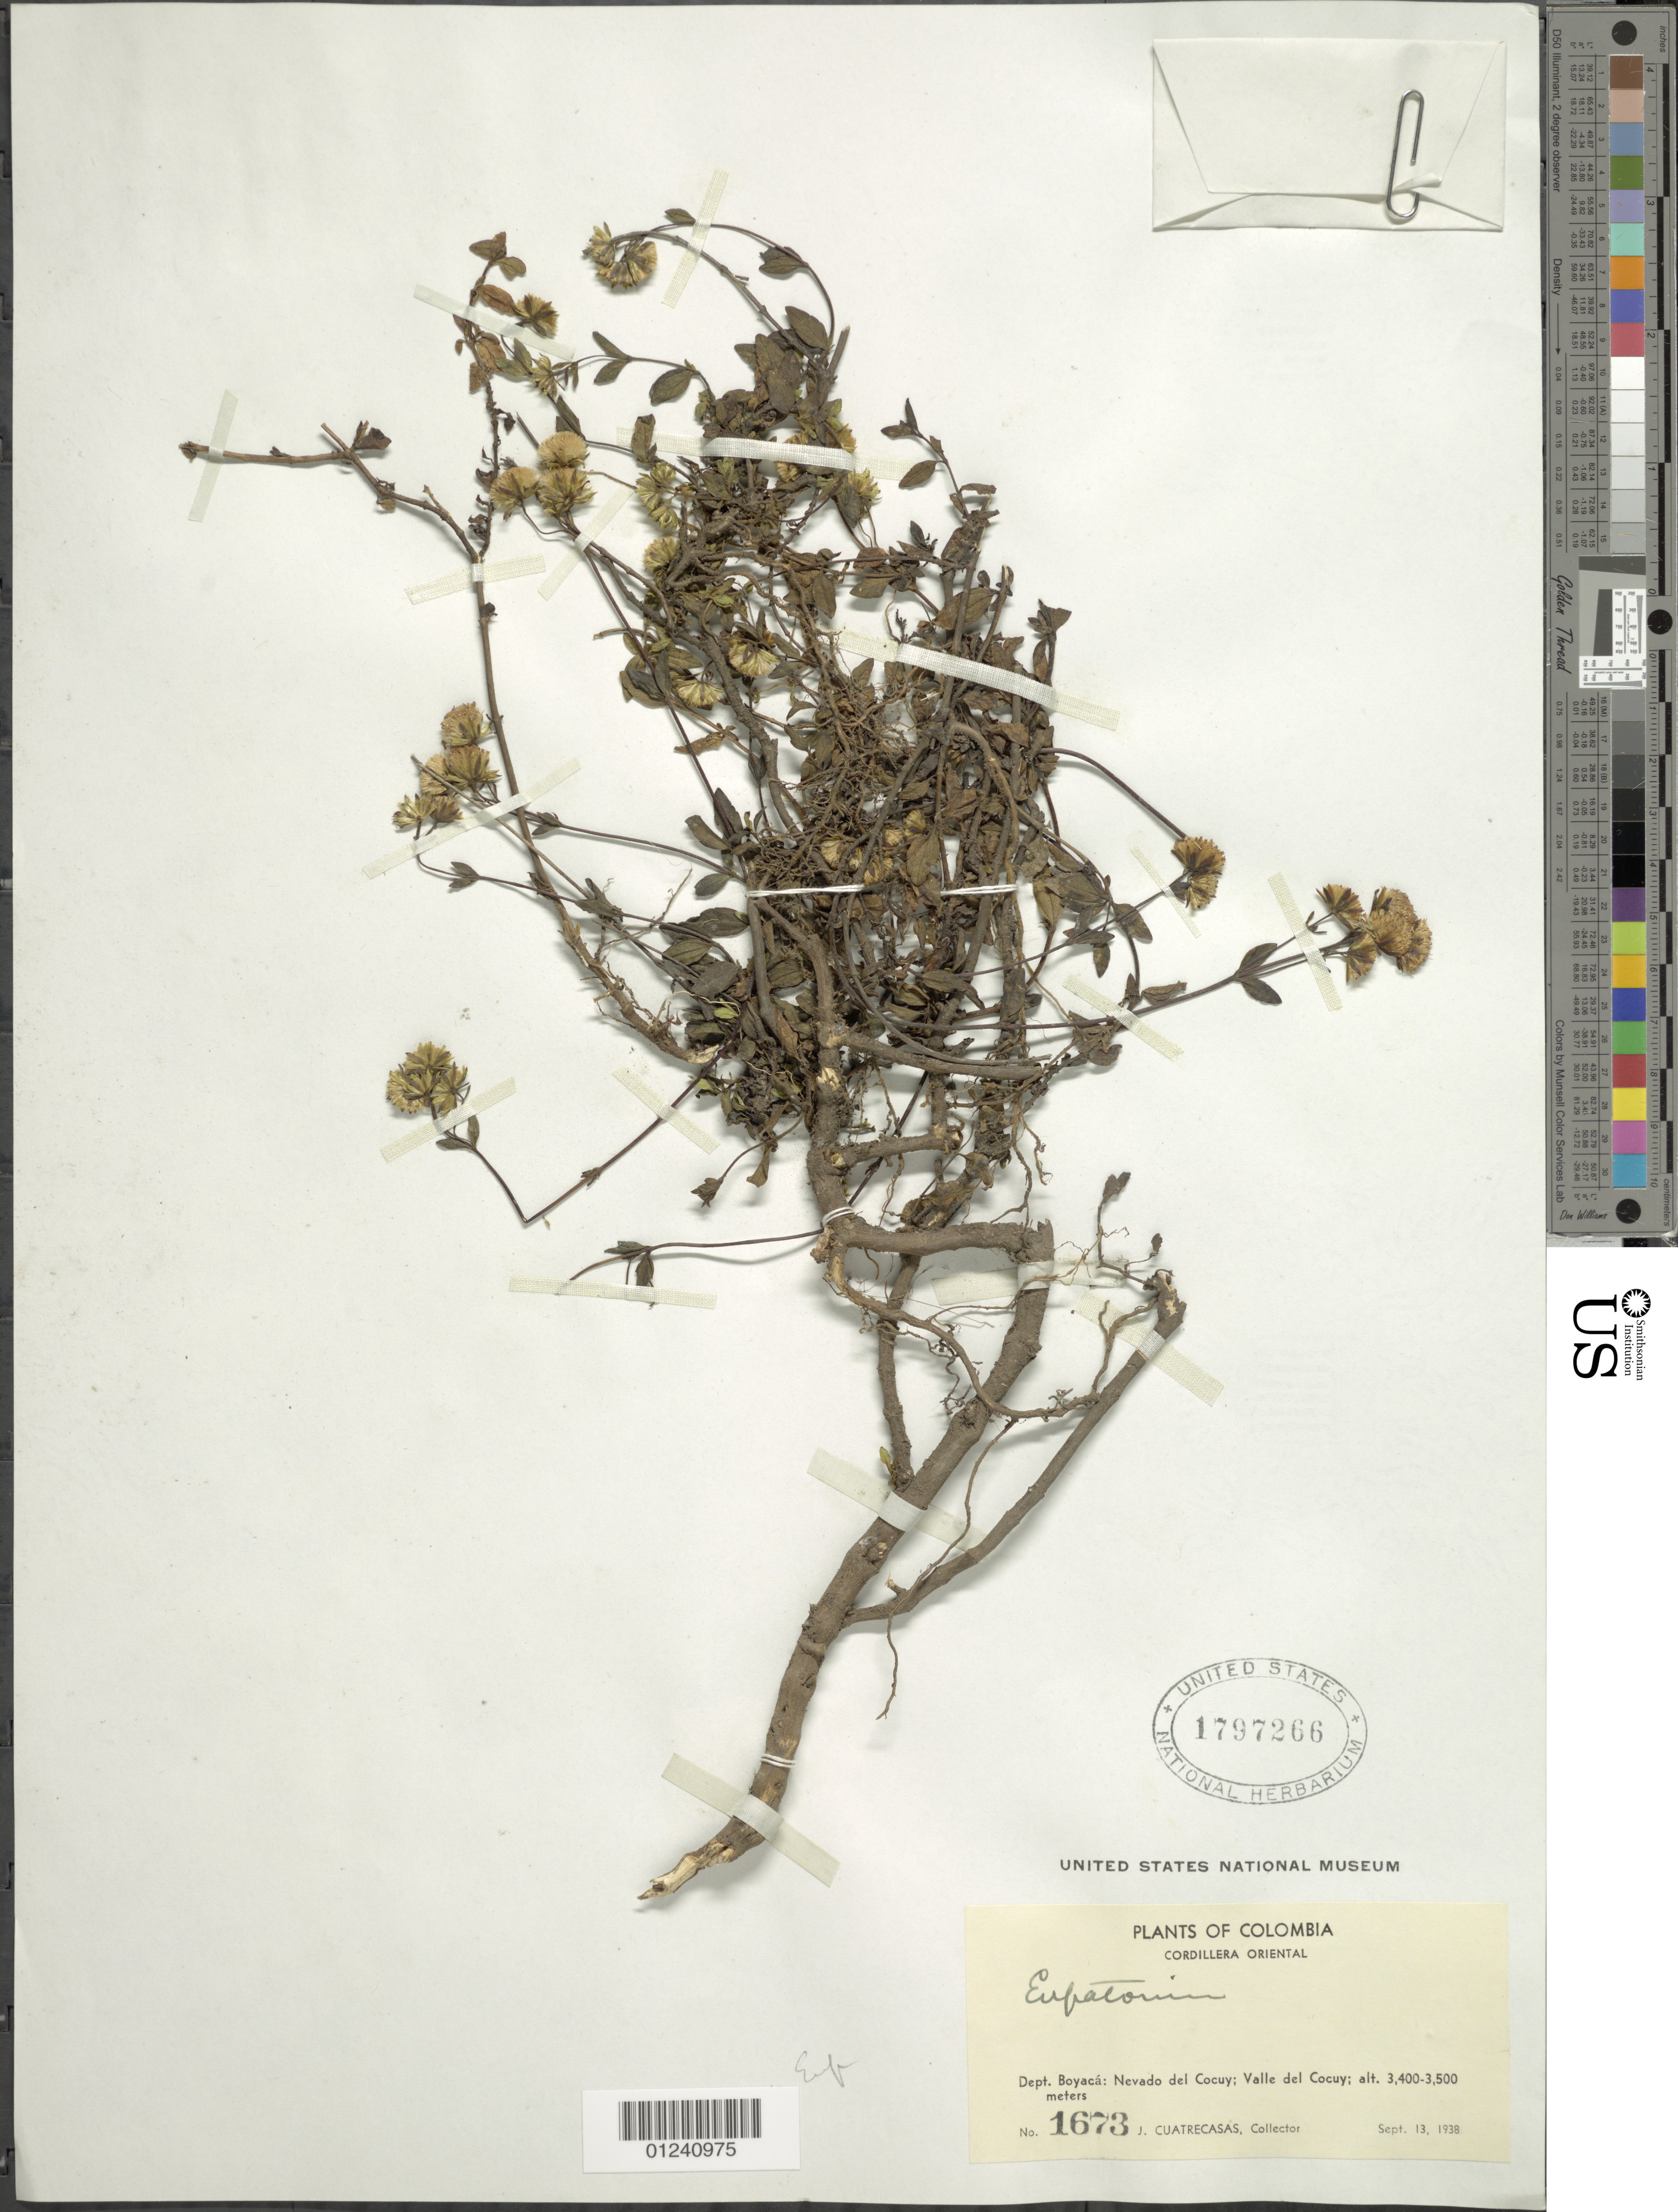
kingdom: Plantae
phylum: Tracheophyta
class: Magnoliopsida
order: Asterales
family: Asteraceae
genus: Ageratina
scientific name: Ageratina gracilis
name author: (Kunth) R.M. King & H. Rob.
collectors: J. Cuatrecasas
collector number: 1673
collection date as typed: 13 Sep 1938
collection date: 1938-09-13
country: Colombia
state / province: Boyacá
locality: Nevada del Cocuy; Valle del Cocuy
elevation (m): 3400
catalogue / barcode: US 1797266